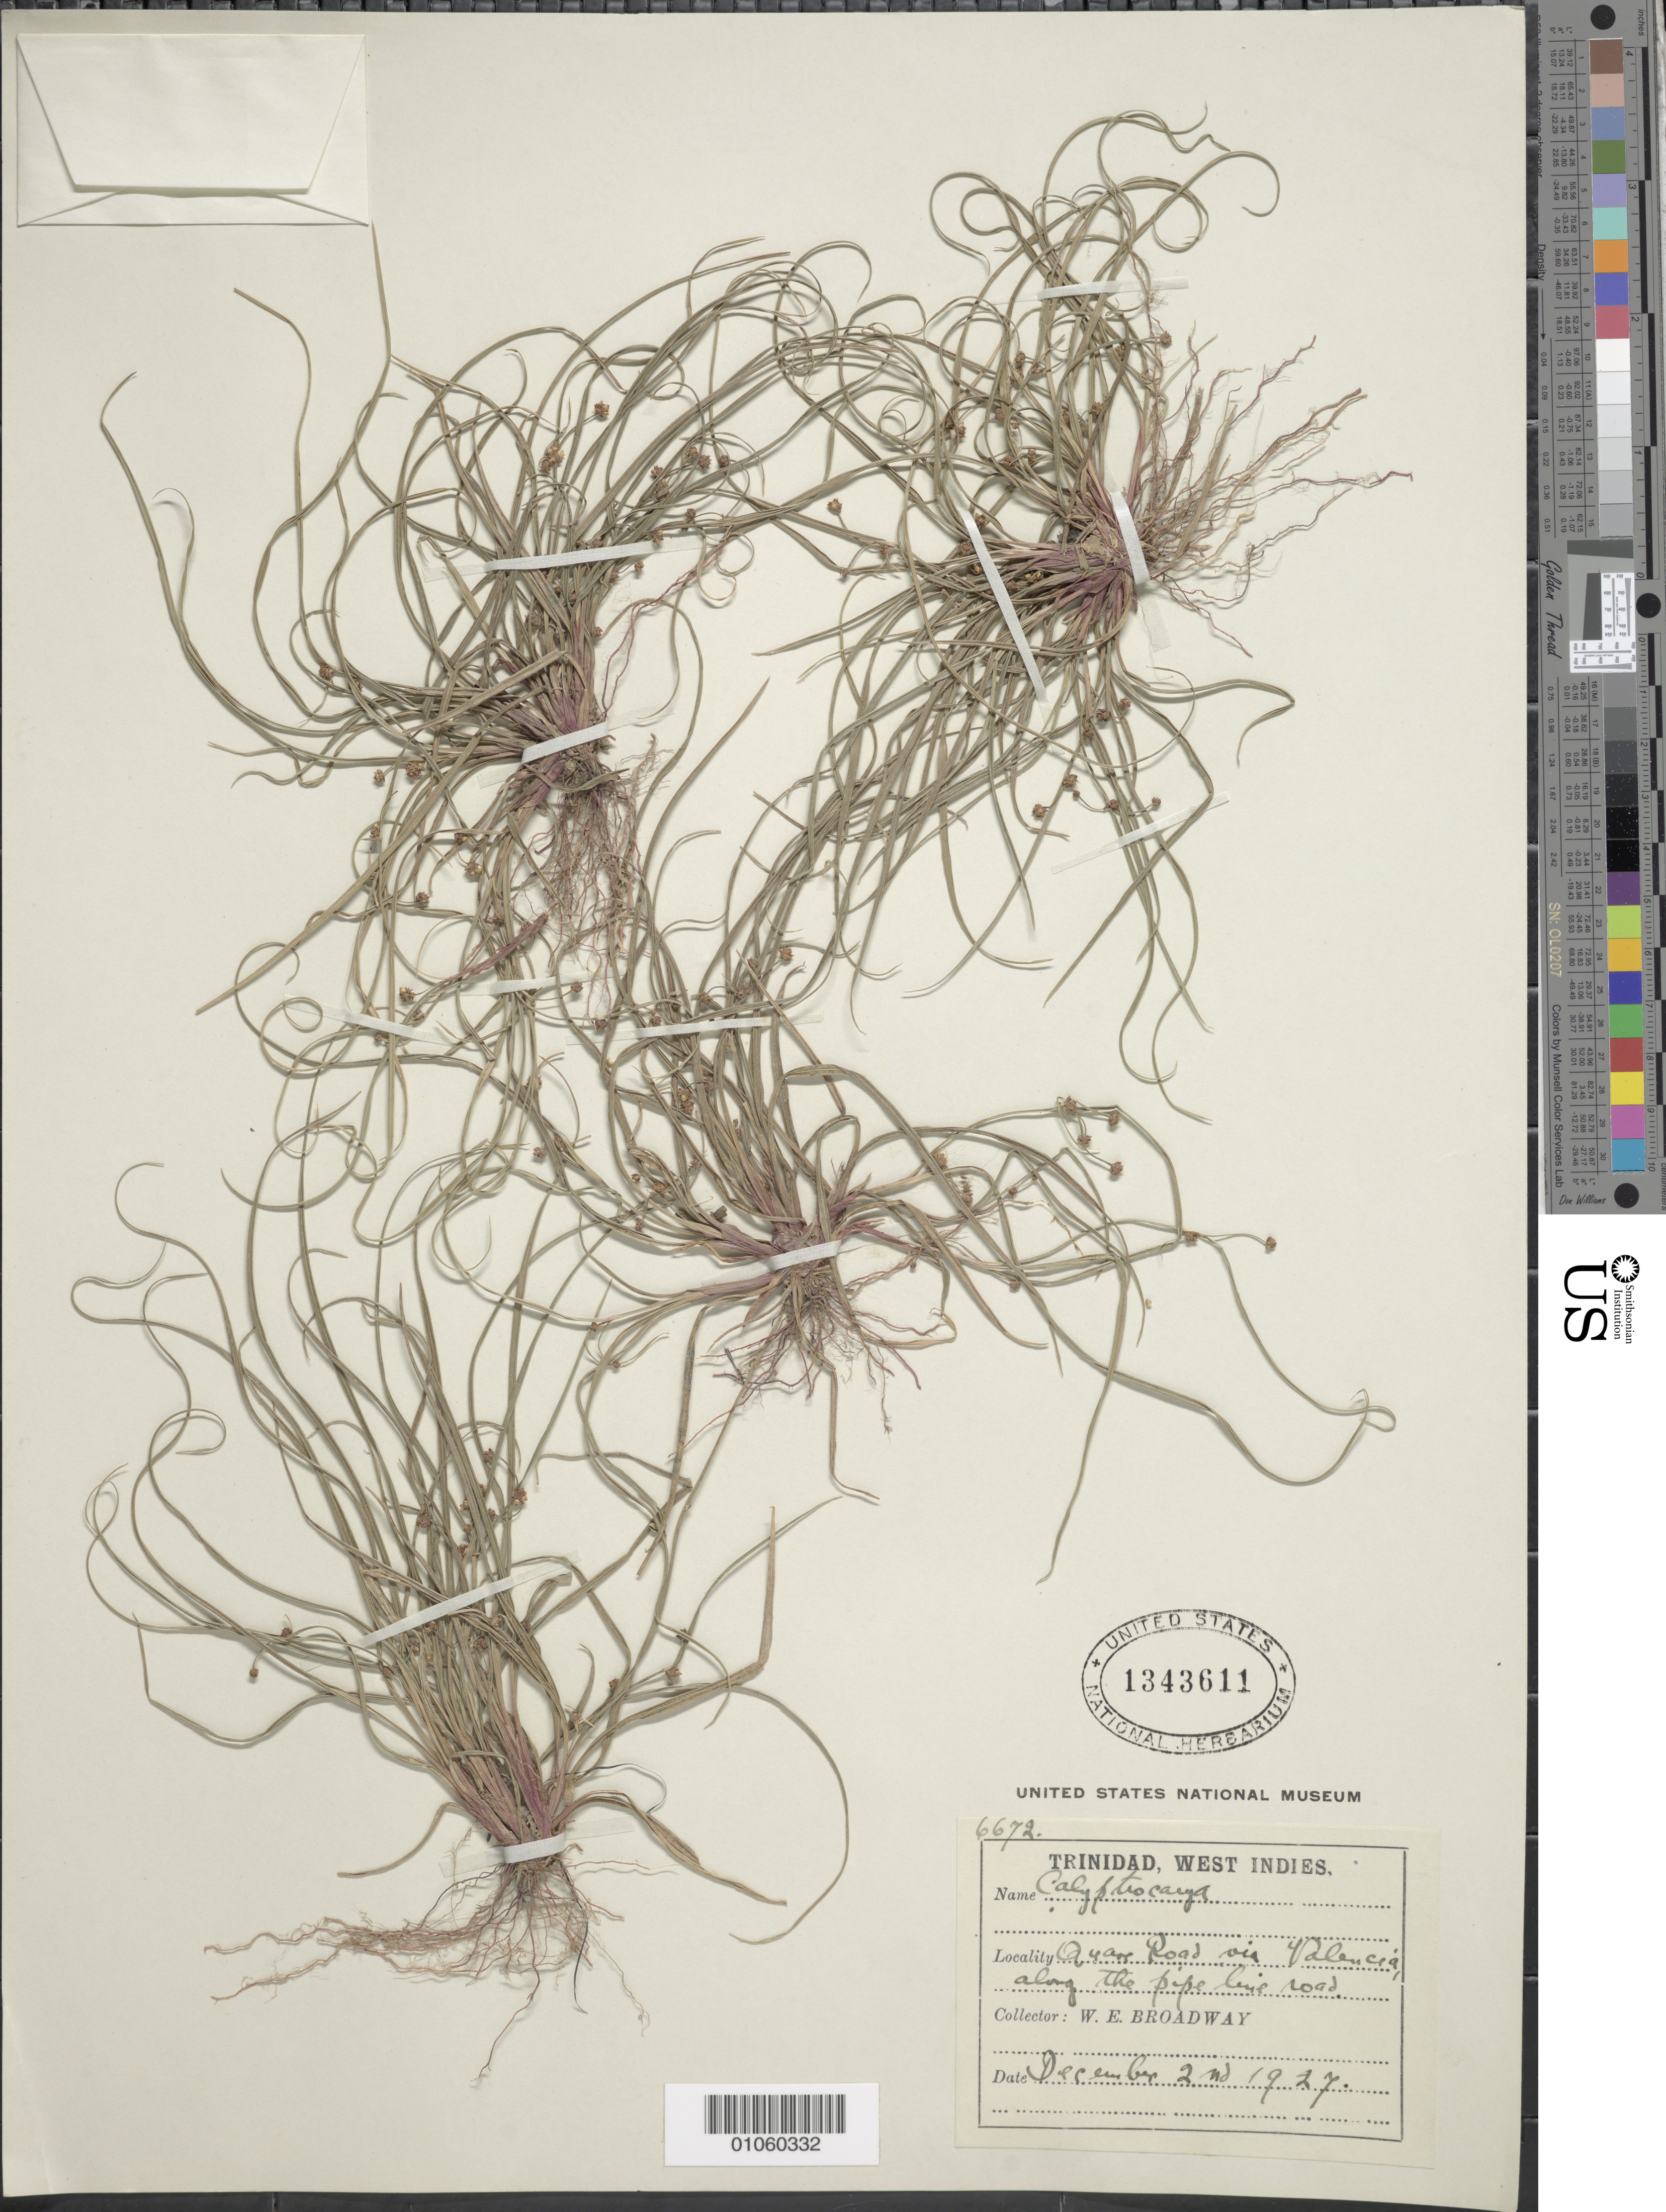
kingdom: Plantae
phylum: Tracheophyta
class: Liliopsida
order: Poales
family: Cyperaceae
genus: Calyptrocarya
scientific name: Calyptrocarya glomerulata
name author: (Brongn.) Urb.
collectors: W. E. Broadway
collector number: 6672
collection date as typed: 02 Dec 1927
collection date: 1927-12-02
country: Trinidad and Tobago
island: Trinidad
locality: Quare Road via Valencia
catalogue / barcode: US 1343611